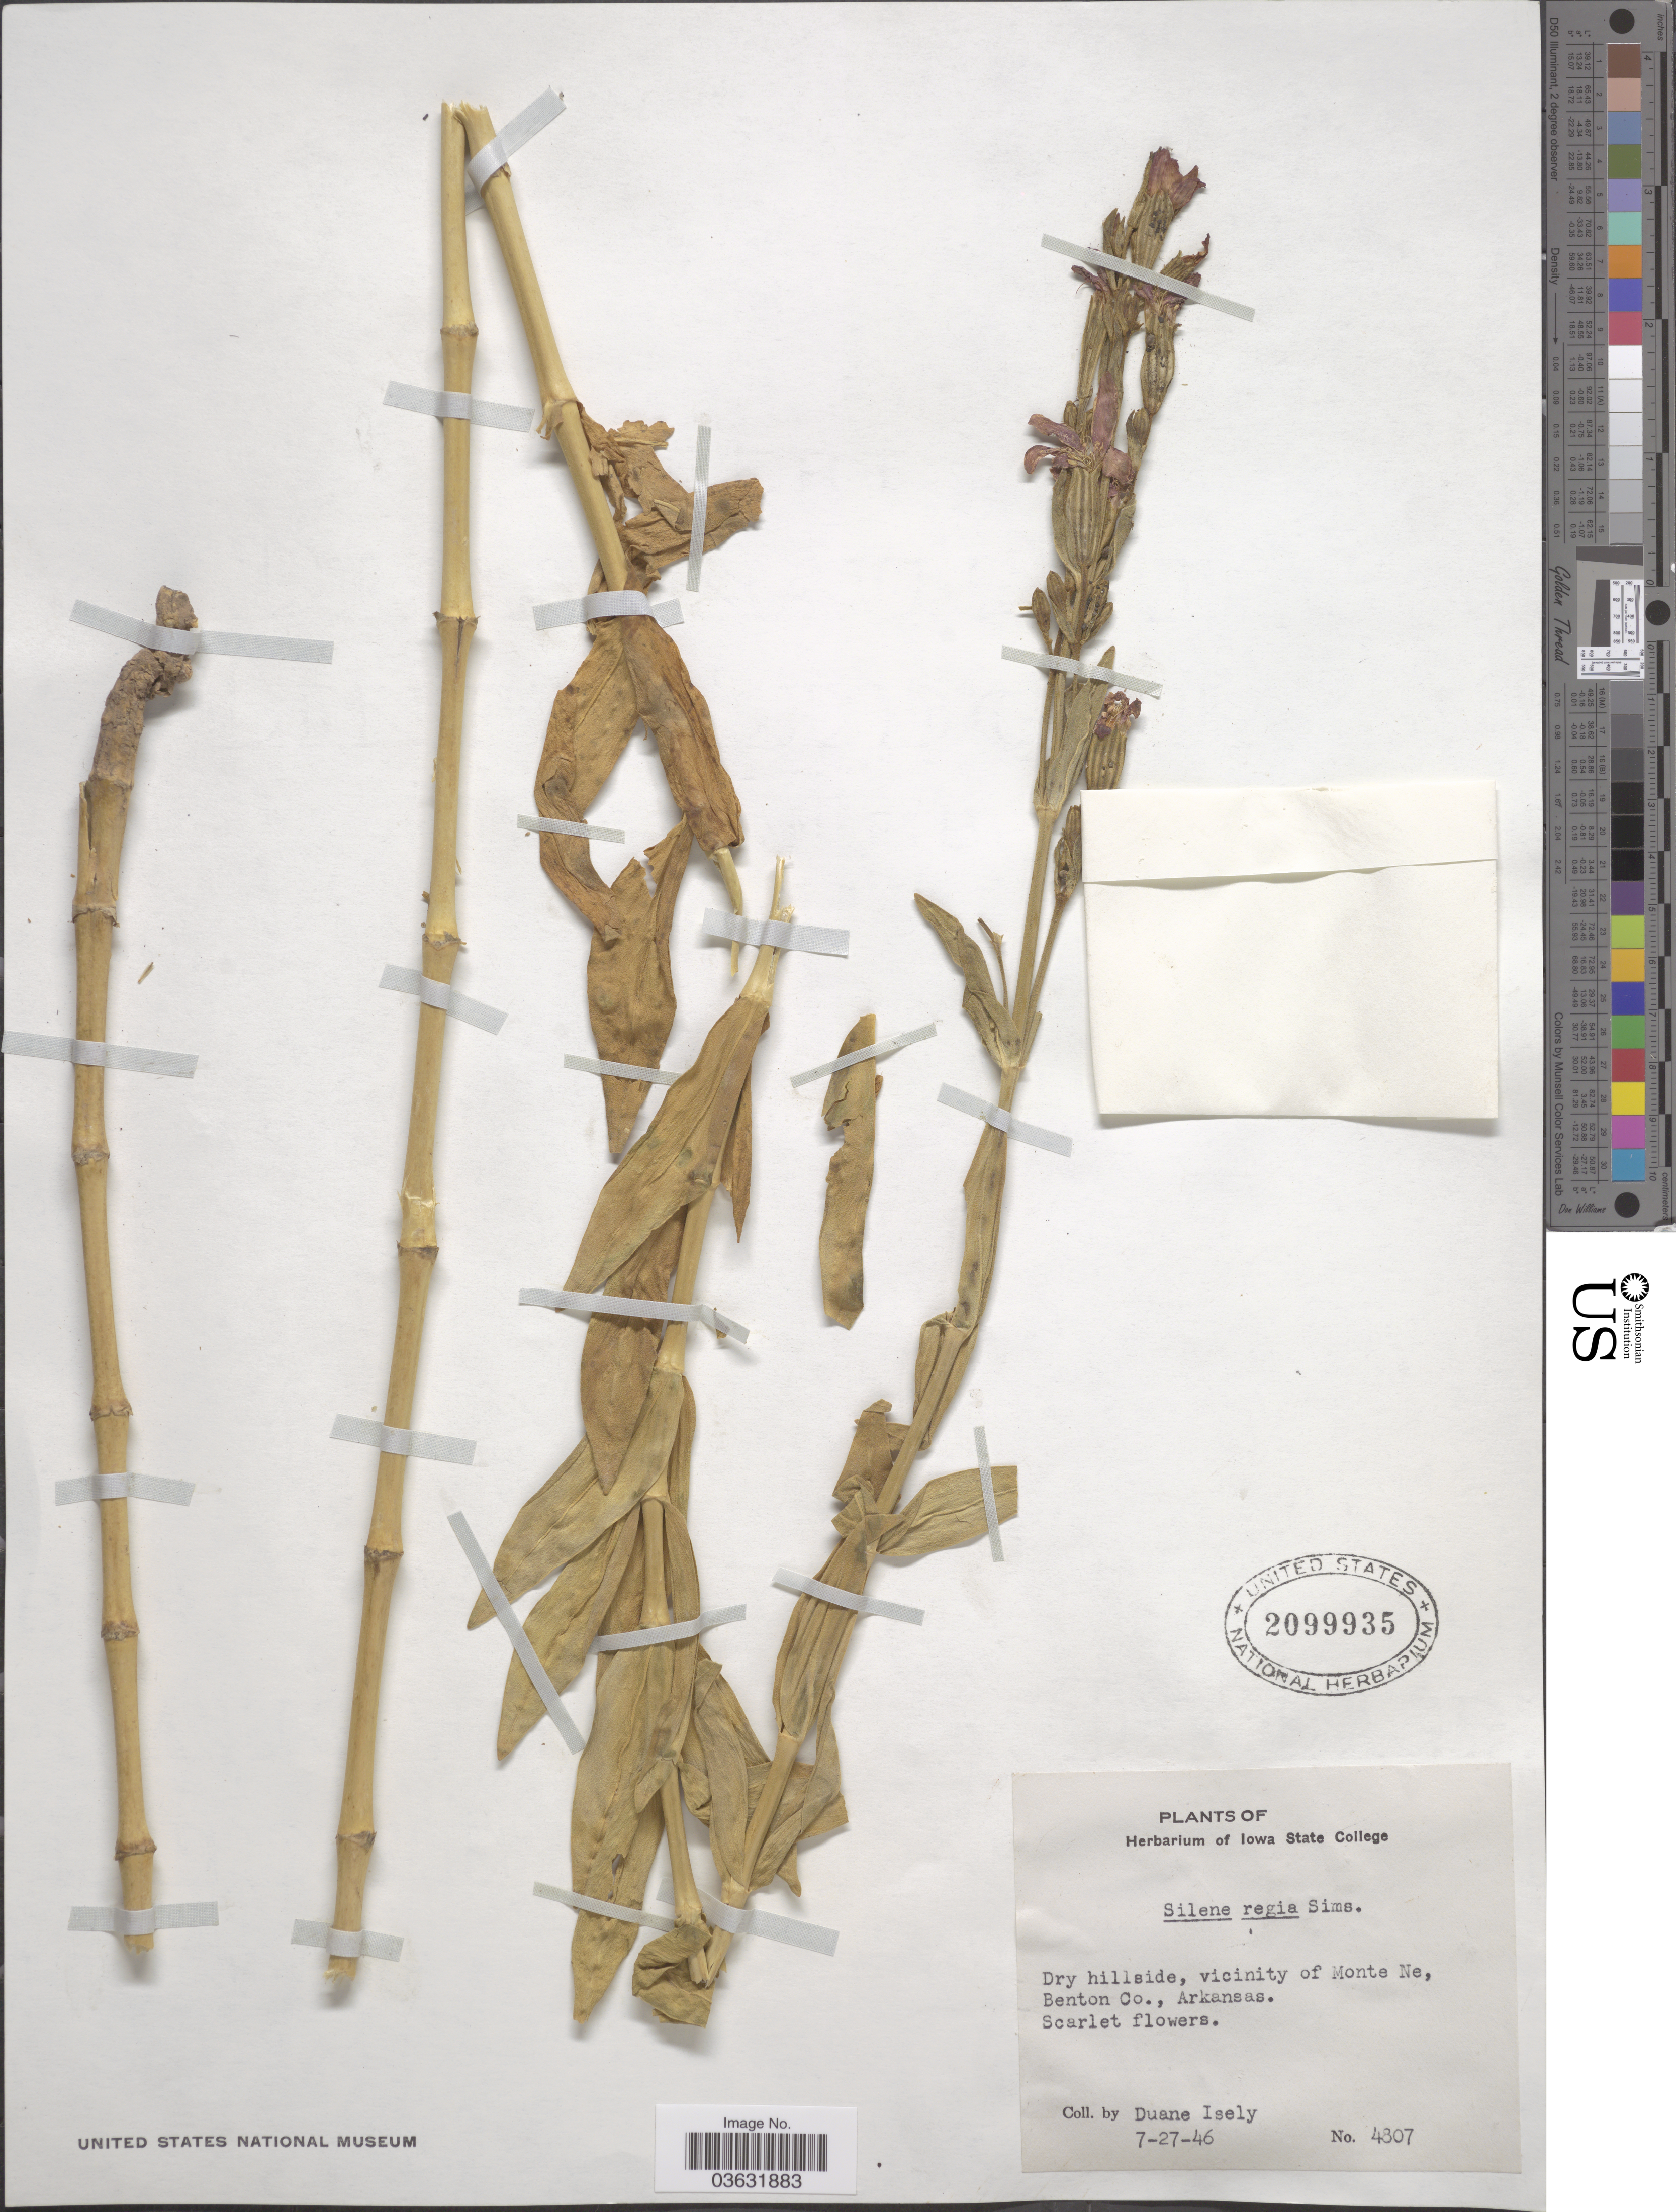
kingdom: Plantae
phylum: Tracheophyta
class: Magnoliopsida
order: Caryophyllales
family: Caryophyllaceae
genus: Silene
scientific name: Silene regia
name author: Sims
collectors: D. Isely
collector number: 4807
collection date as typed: Transcribed d/m/y: 27/7/46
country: United States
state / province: Arkansas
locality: Dry hillside, vicinity of Monte Ne, Benton Co.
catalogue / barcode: US 2099935